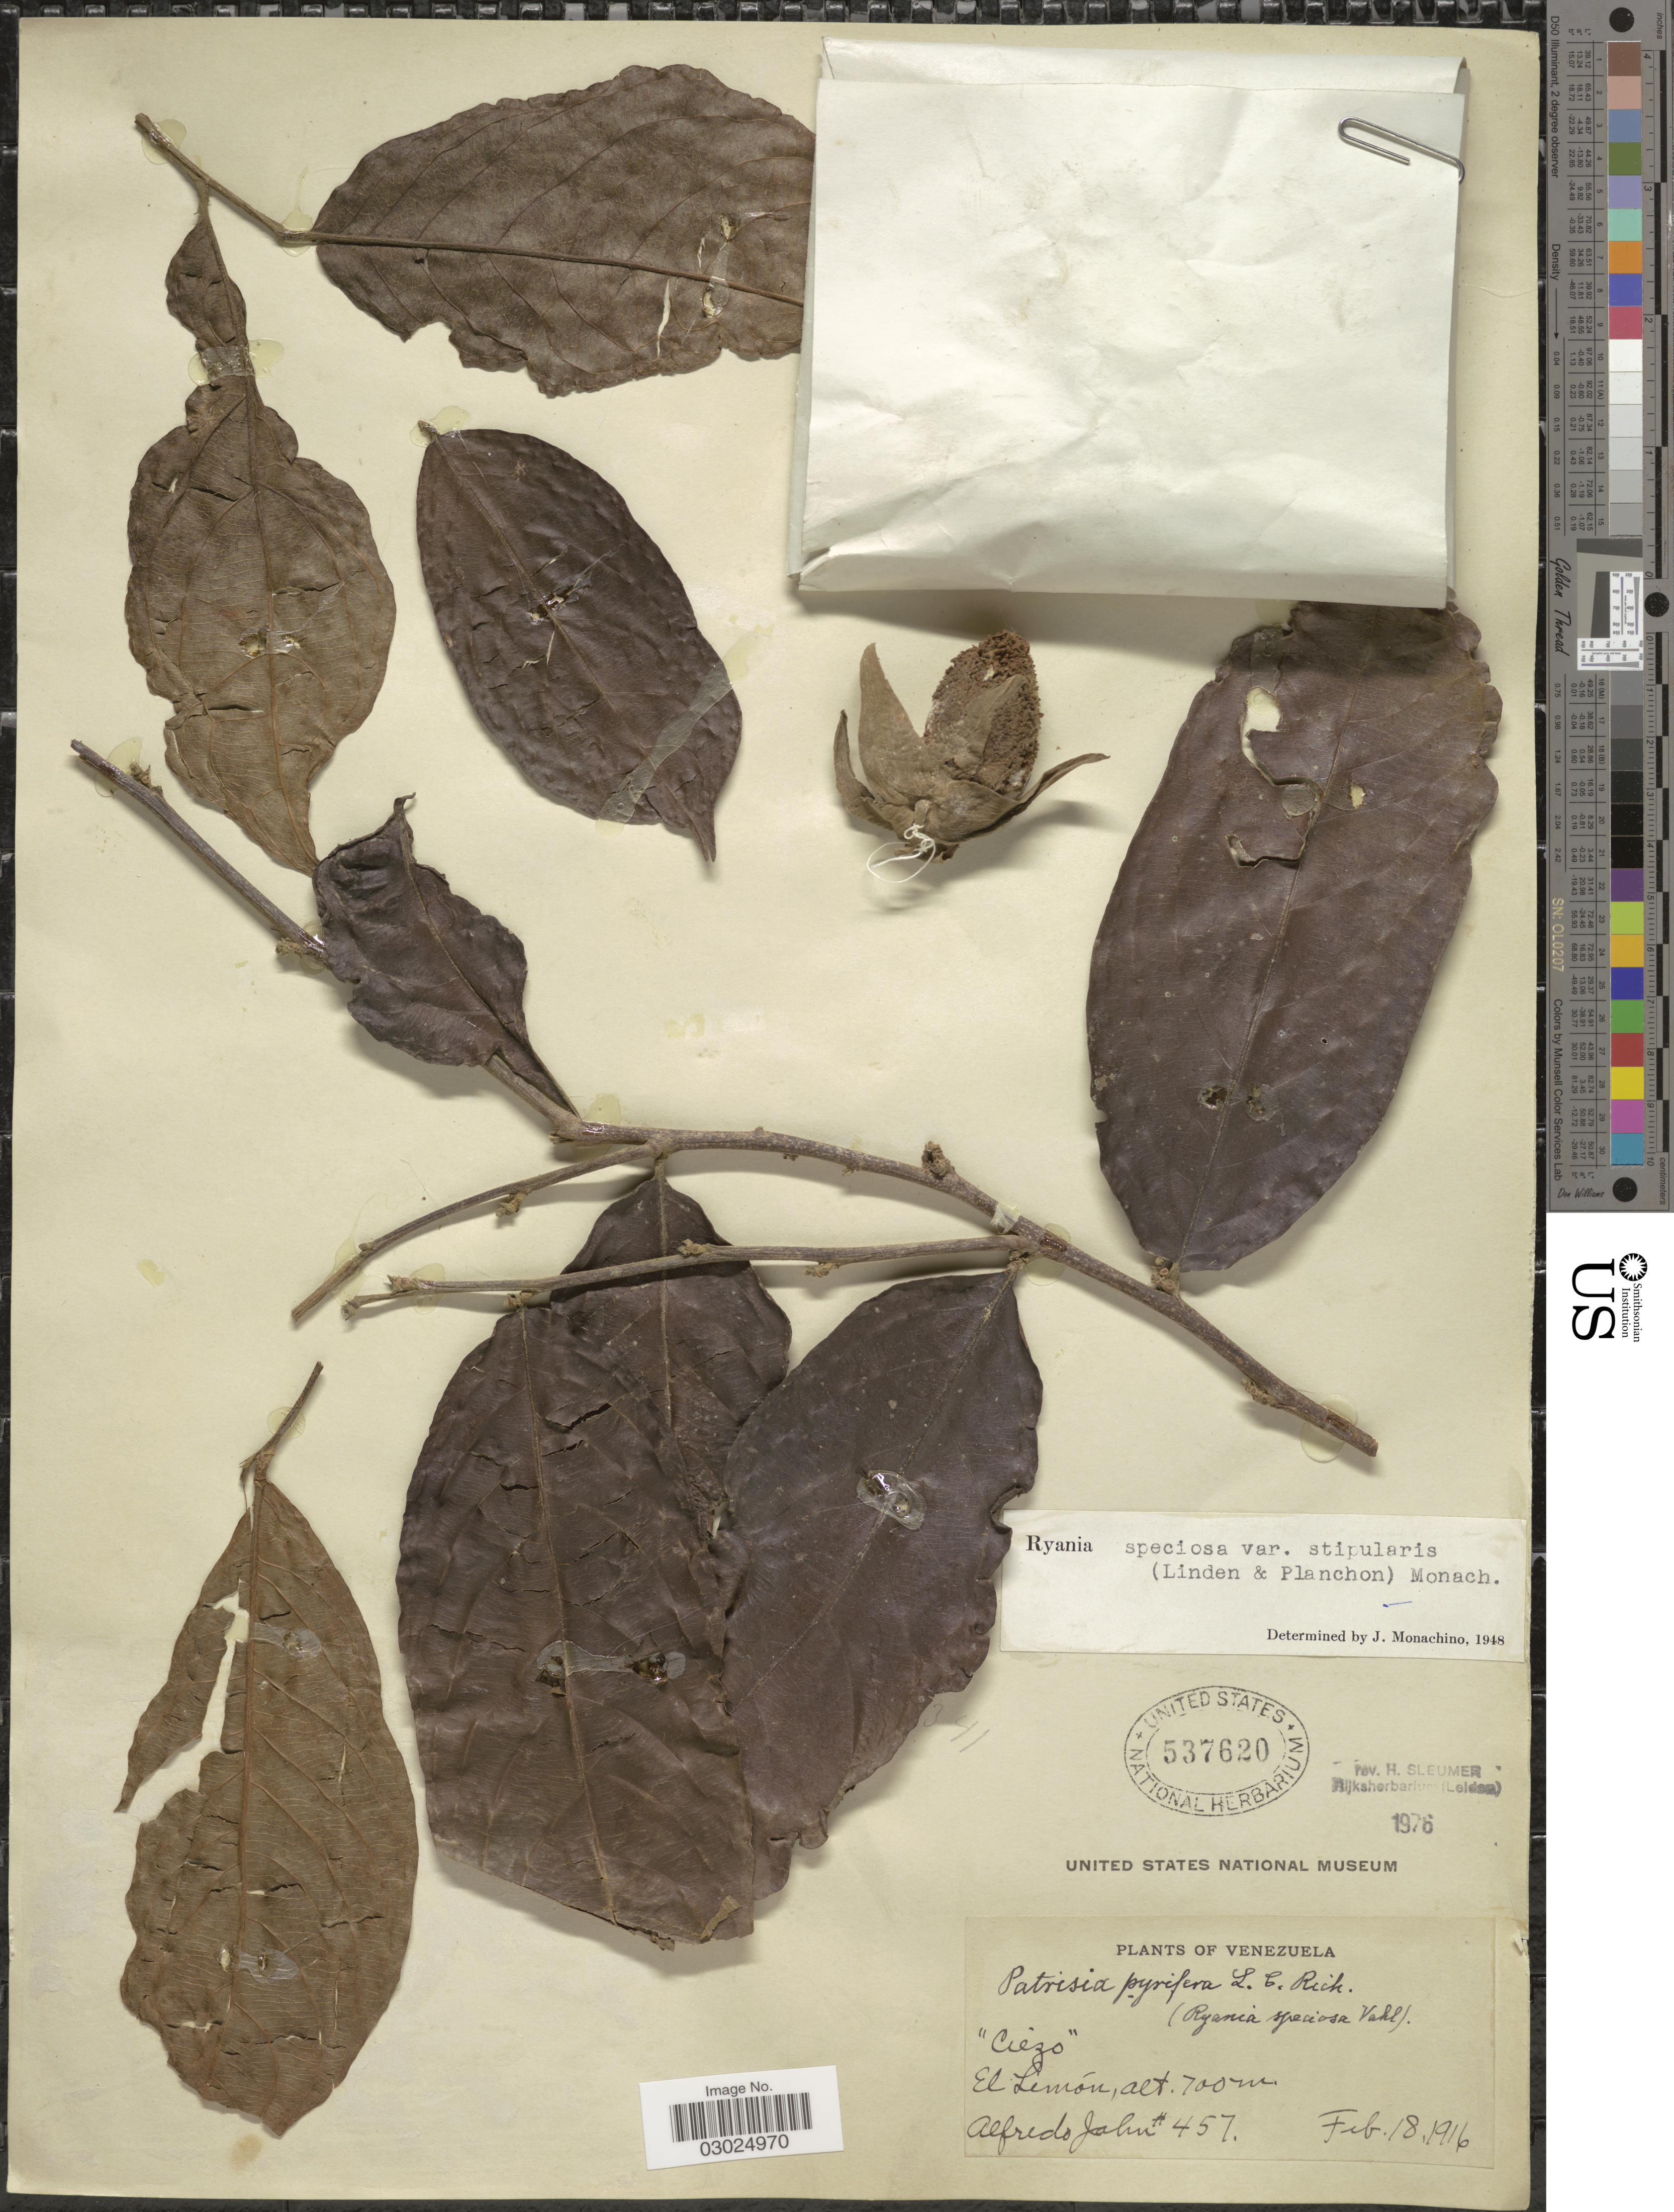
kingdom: Plantae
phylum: Tracheophyta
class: Magnoliopsida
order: Malpighiales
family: Salicaceae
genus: Ryania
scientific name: Ryania speciosa var. stipularis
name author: (Linden & Planch.) Monach.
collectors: A. Jahn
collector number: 457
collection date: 1916-02-18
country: Venezuela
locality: El Limón.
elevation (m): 700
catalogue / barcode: US 537620